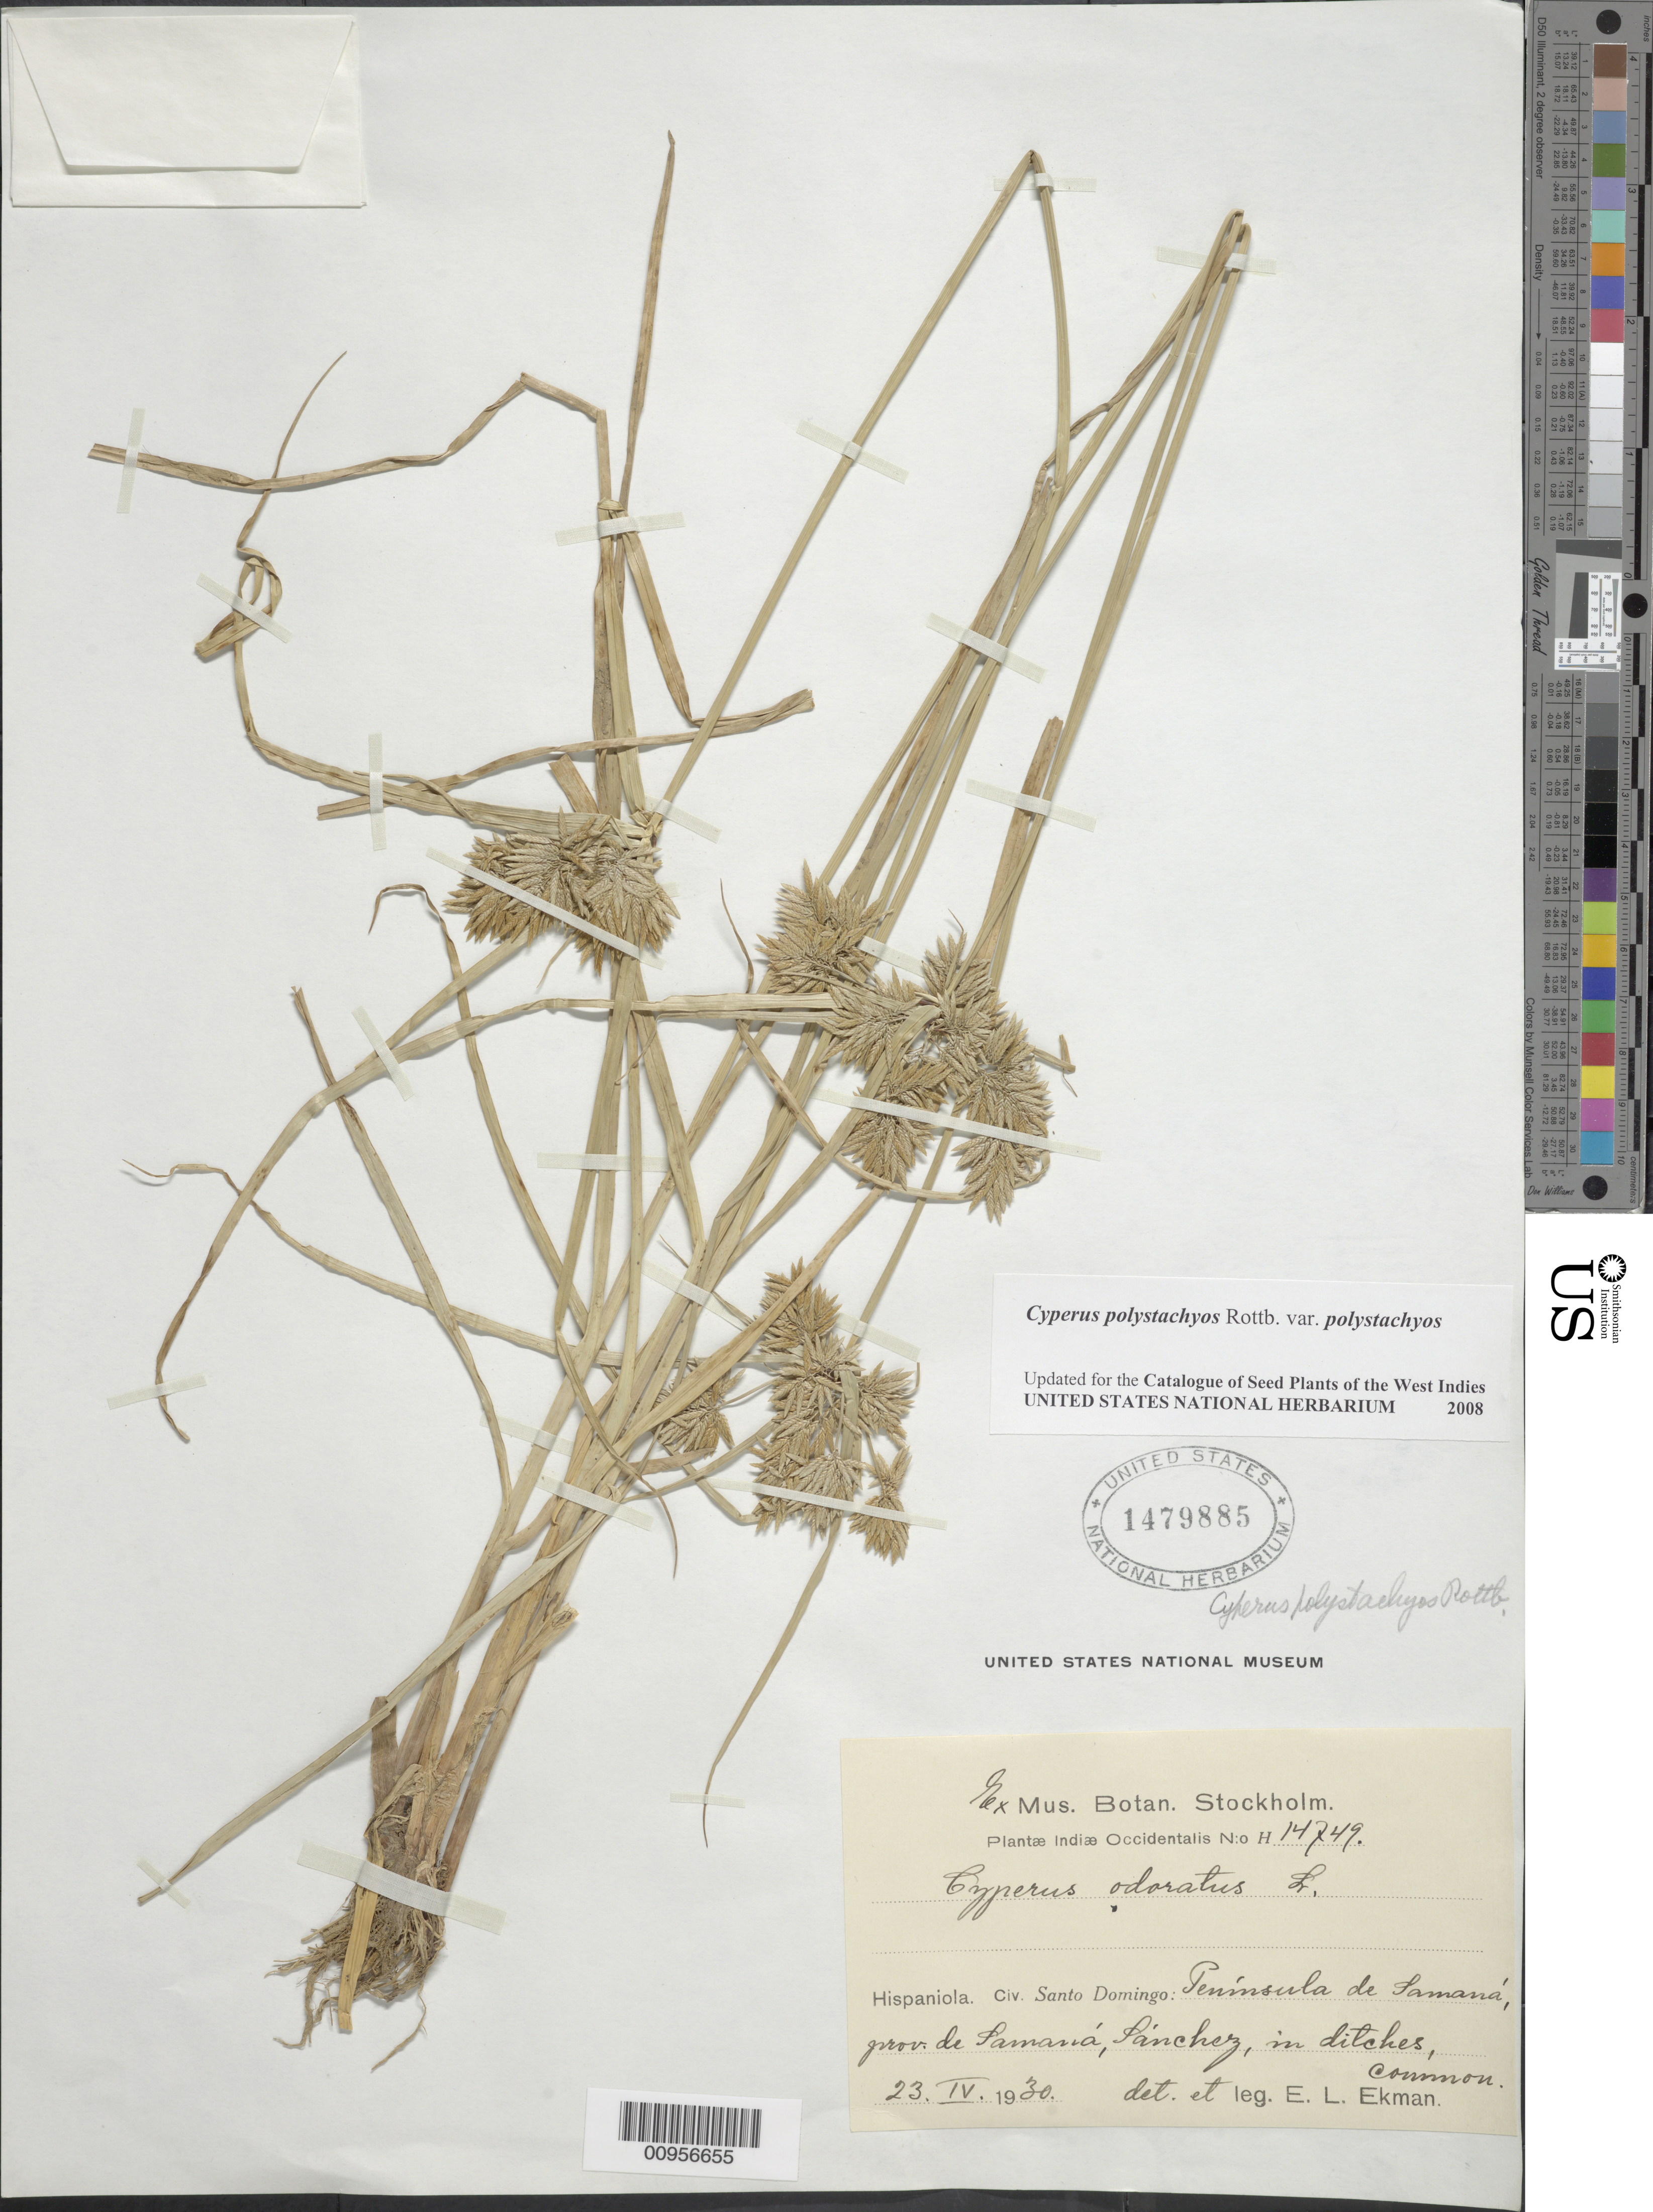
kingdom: Plantae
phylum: Tracheophyta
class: Liliopsida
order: Poales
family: Cyperaceae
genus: Cyperus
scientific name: Cyperus polystachyos var. polystachyos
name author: Rottb.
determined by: Strong, M. T., (US), Smithsonian Institution - National Museum of Natural History (UNITED STATES)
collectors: E. L. Ekman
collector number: H 14749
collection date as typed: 23 Apr 1930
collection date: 1930-04-23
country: Dominican Republic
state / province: Samaná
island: Hispaniola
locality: Península de Samaná, Sánchez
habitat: In ditches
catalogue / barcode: US 1479885